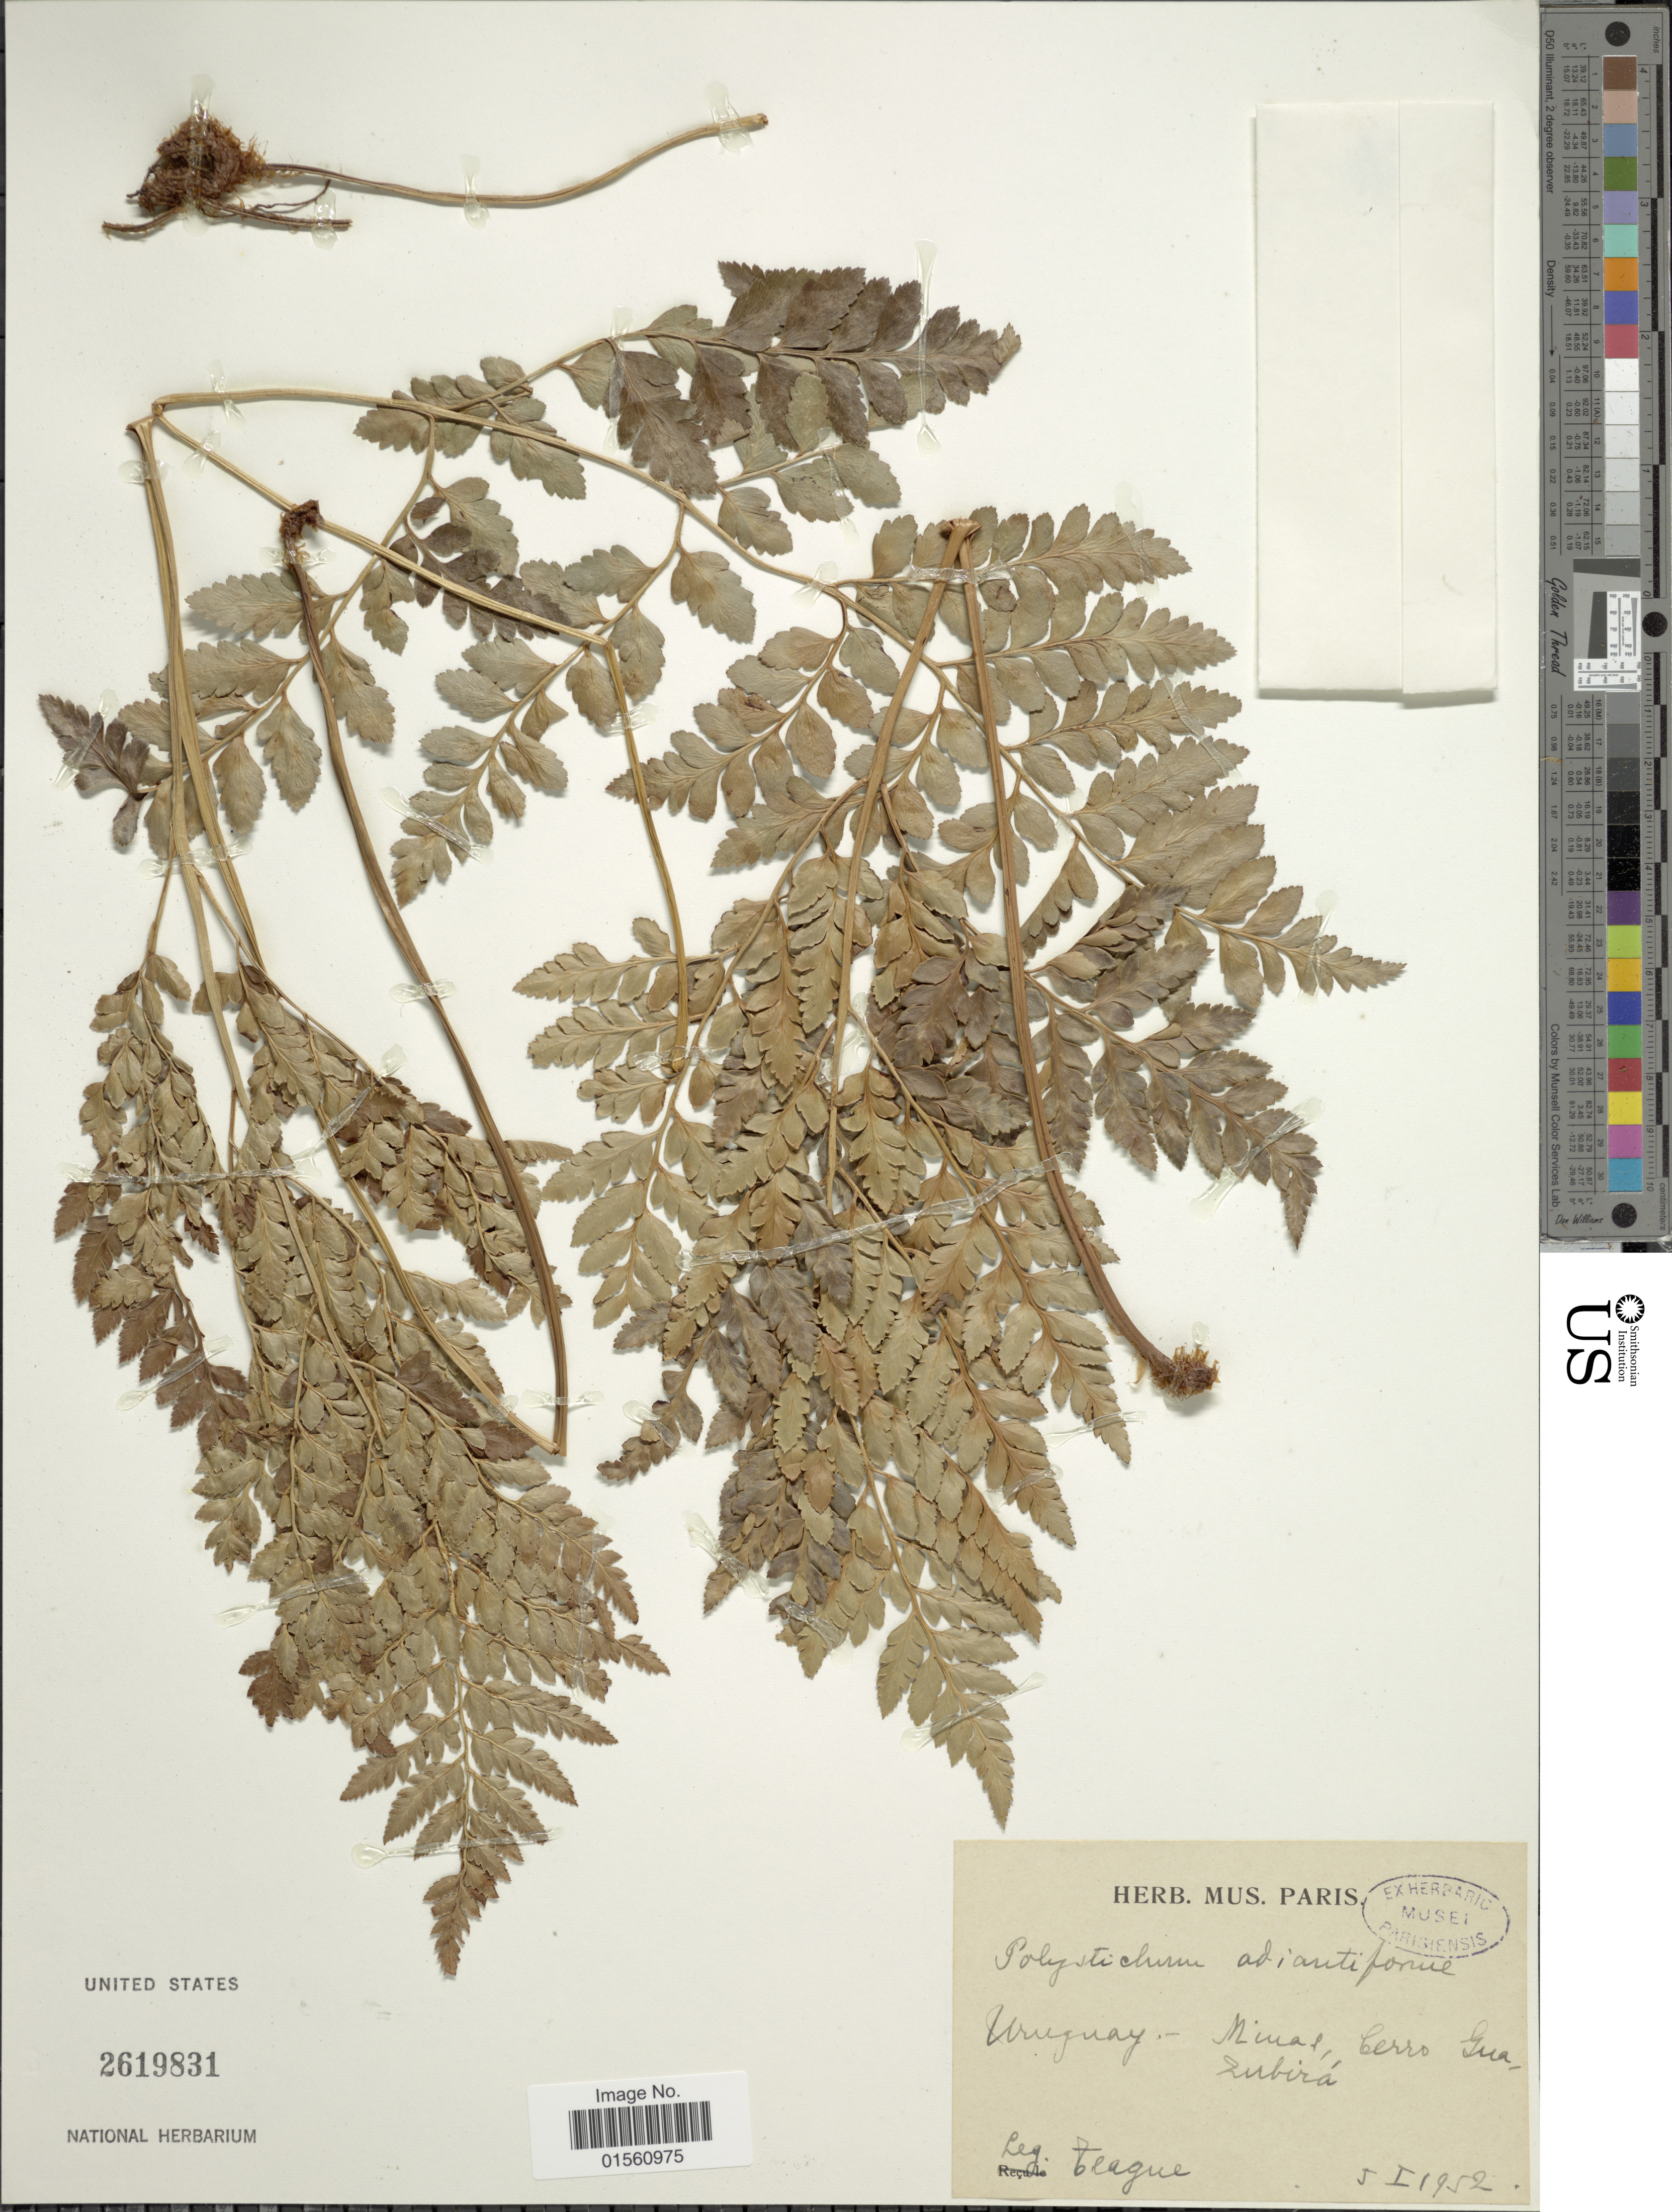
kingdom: Plantae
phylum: Tracheophyta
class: Polypodiopsida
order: Polypodiales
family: Dryopteridaceae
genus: Rumohra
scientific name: Rumohra adiantiformis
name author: (G. Forst.) Ching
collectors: G. Teague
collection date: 1952-01-05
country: Uruguay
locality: Uruguay, Minas, Cerro Guazubirá.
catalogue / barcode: US 2619831